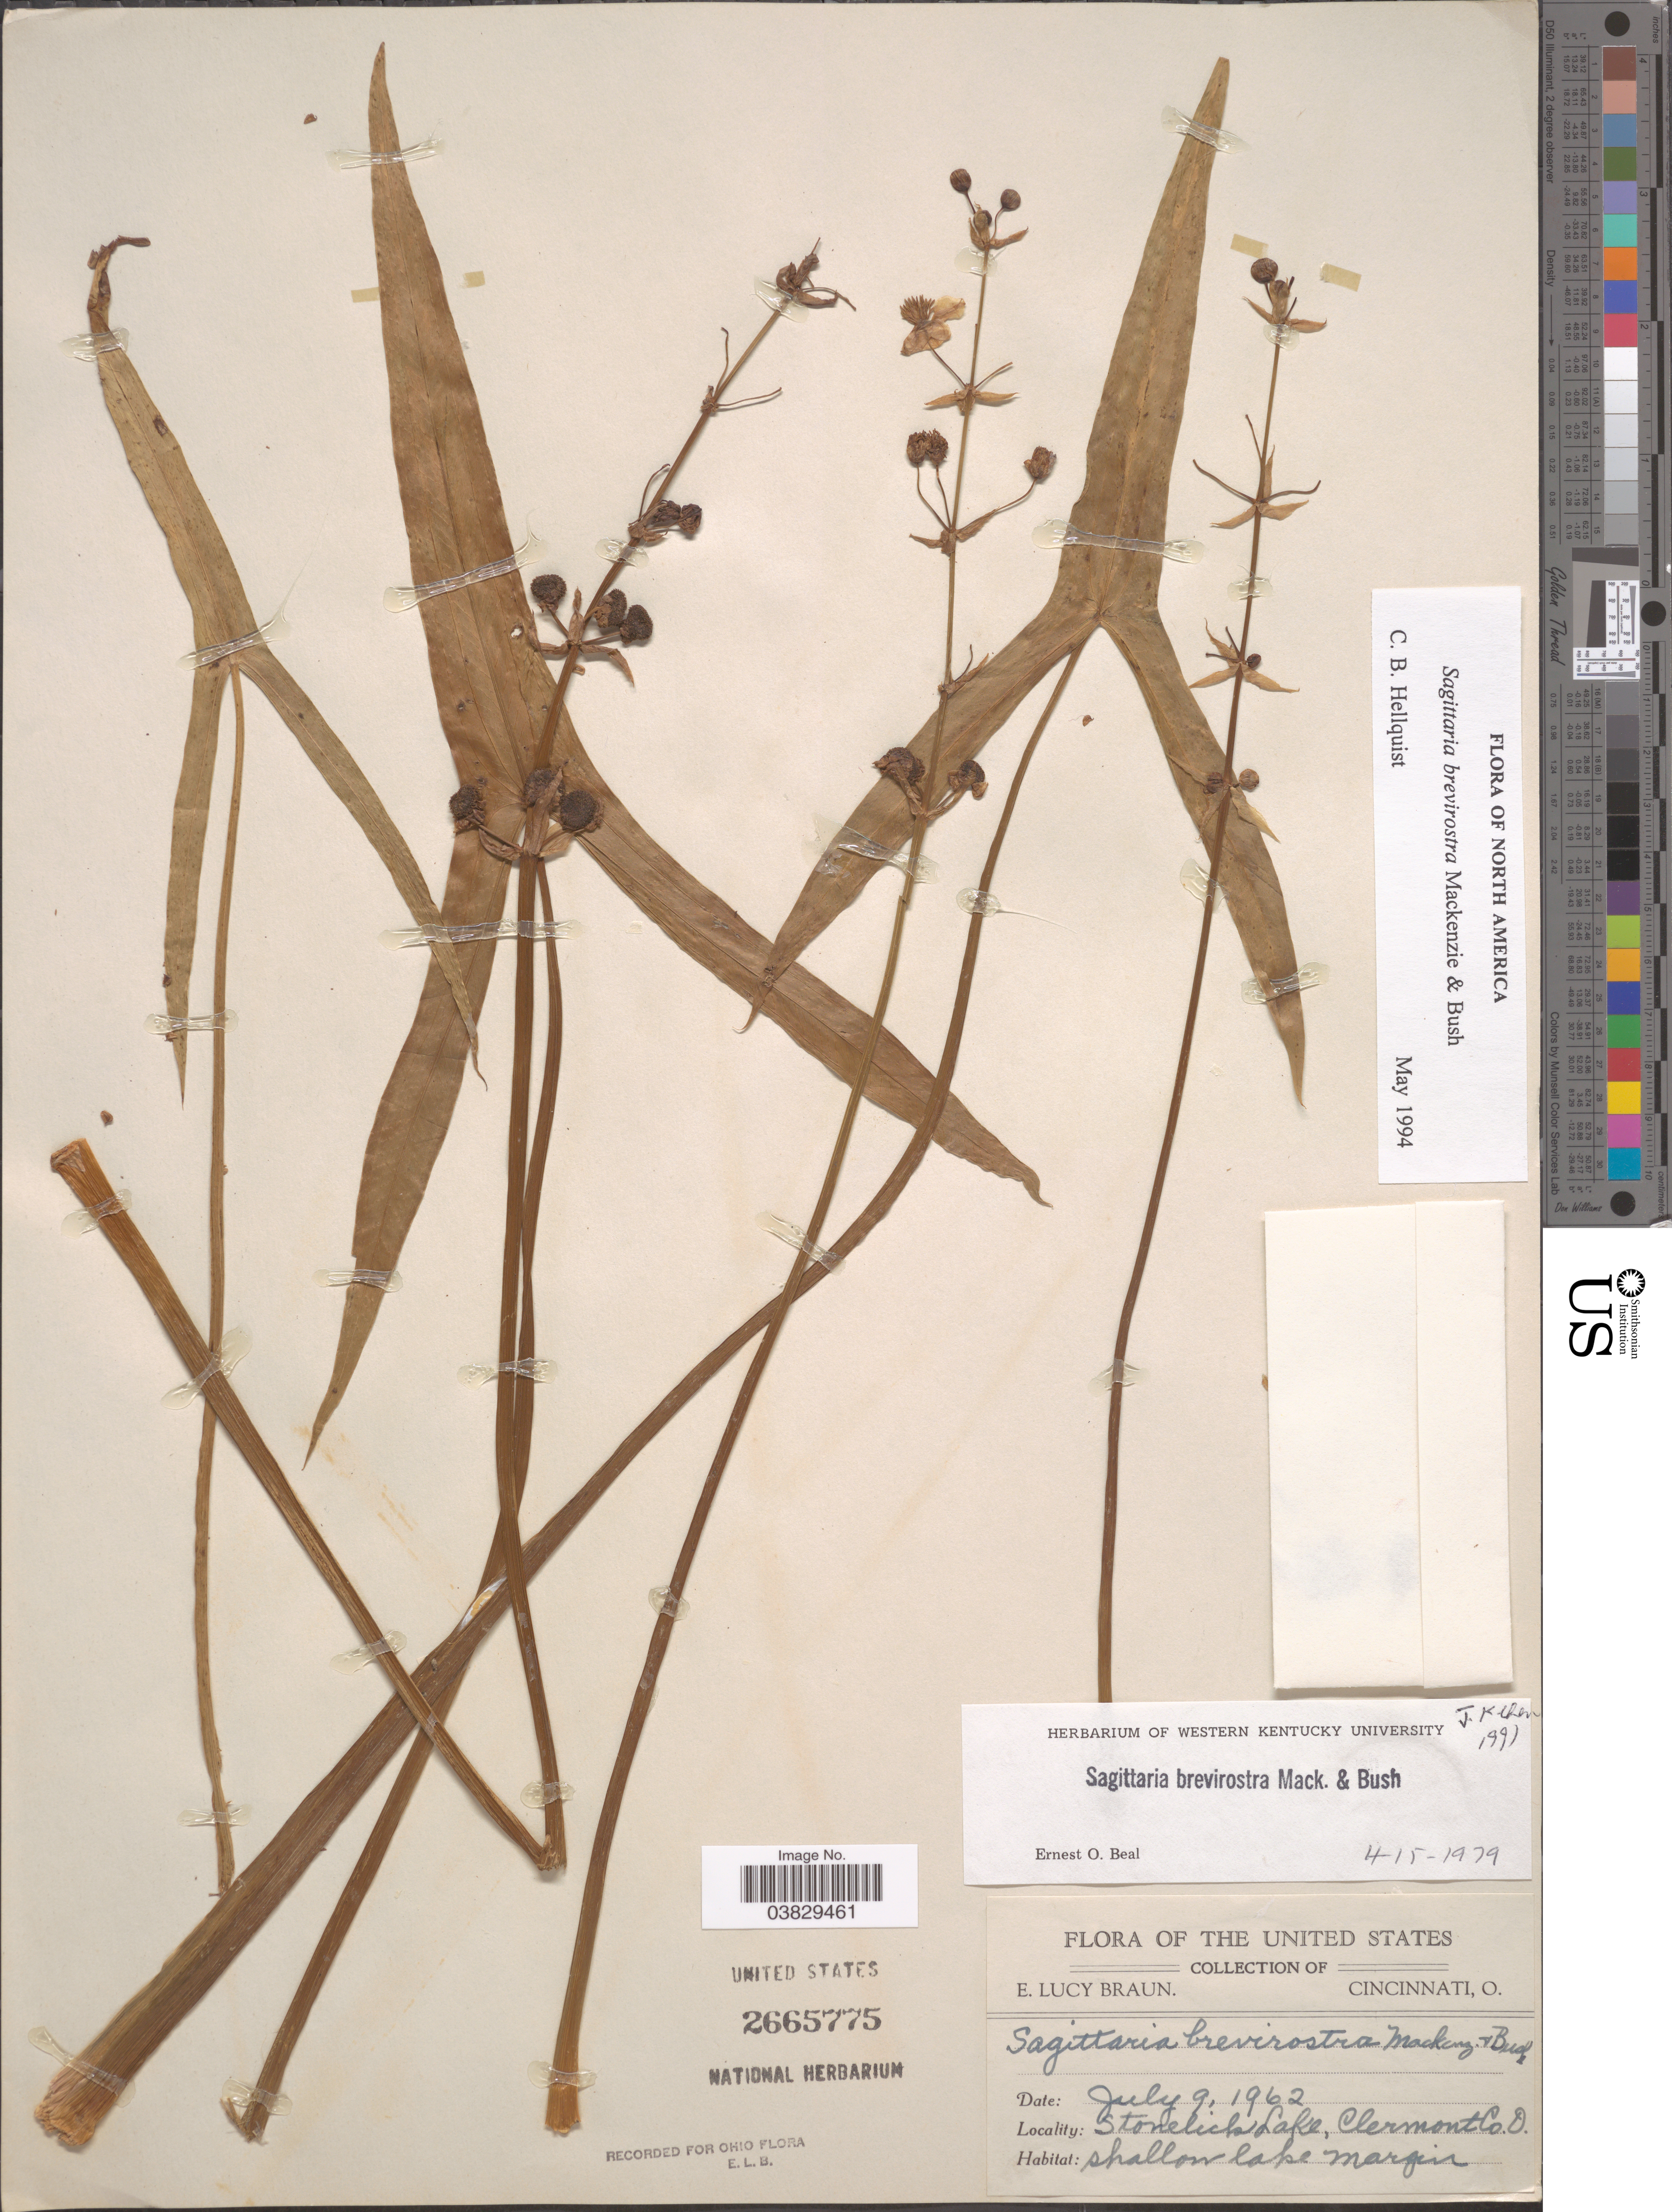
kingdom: Plantae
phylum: Tracheophyta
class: Liliopsida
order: Alismatales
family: Alismataceae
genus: Sagittaria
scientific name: Sagittaria brevirostra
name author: Mack. & Bush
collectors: E. L. Braun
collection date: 1962-07-09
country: United States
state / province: Ohio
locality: Stonelick Lake, Clermont Co.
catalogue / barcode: US 2665775